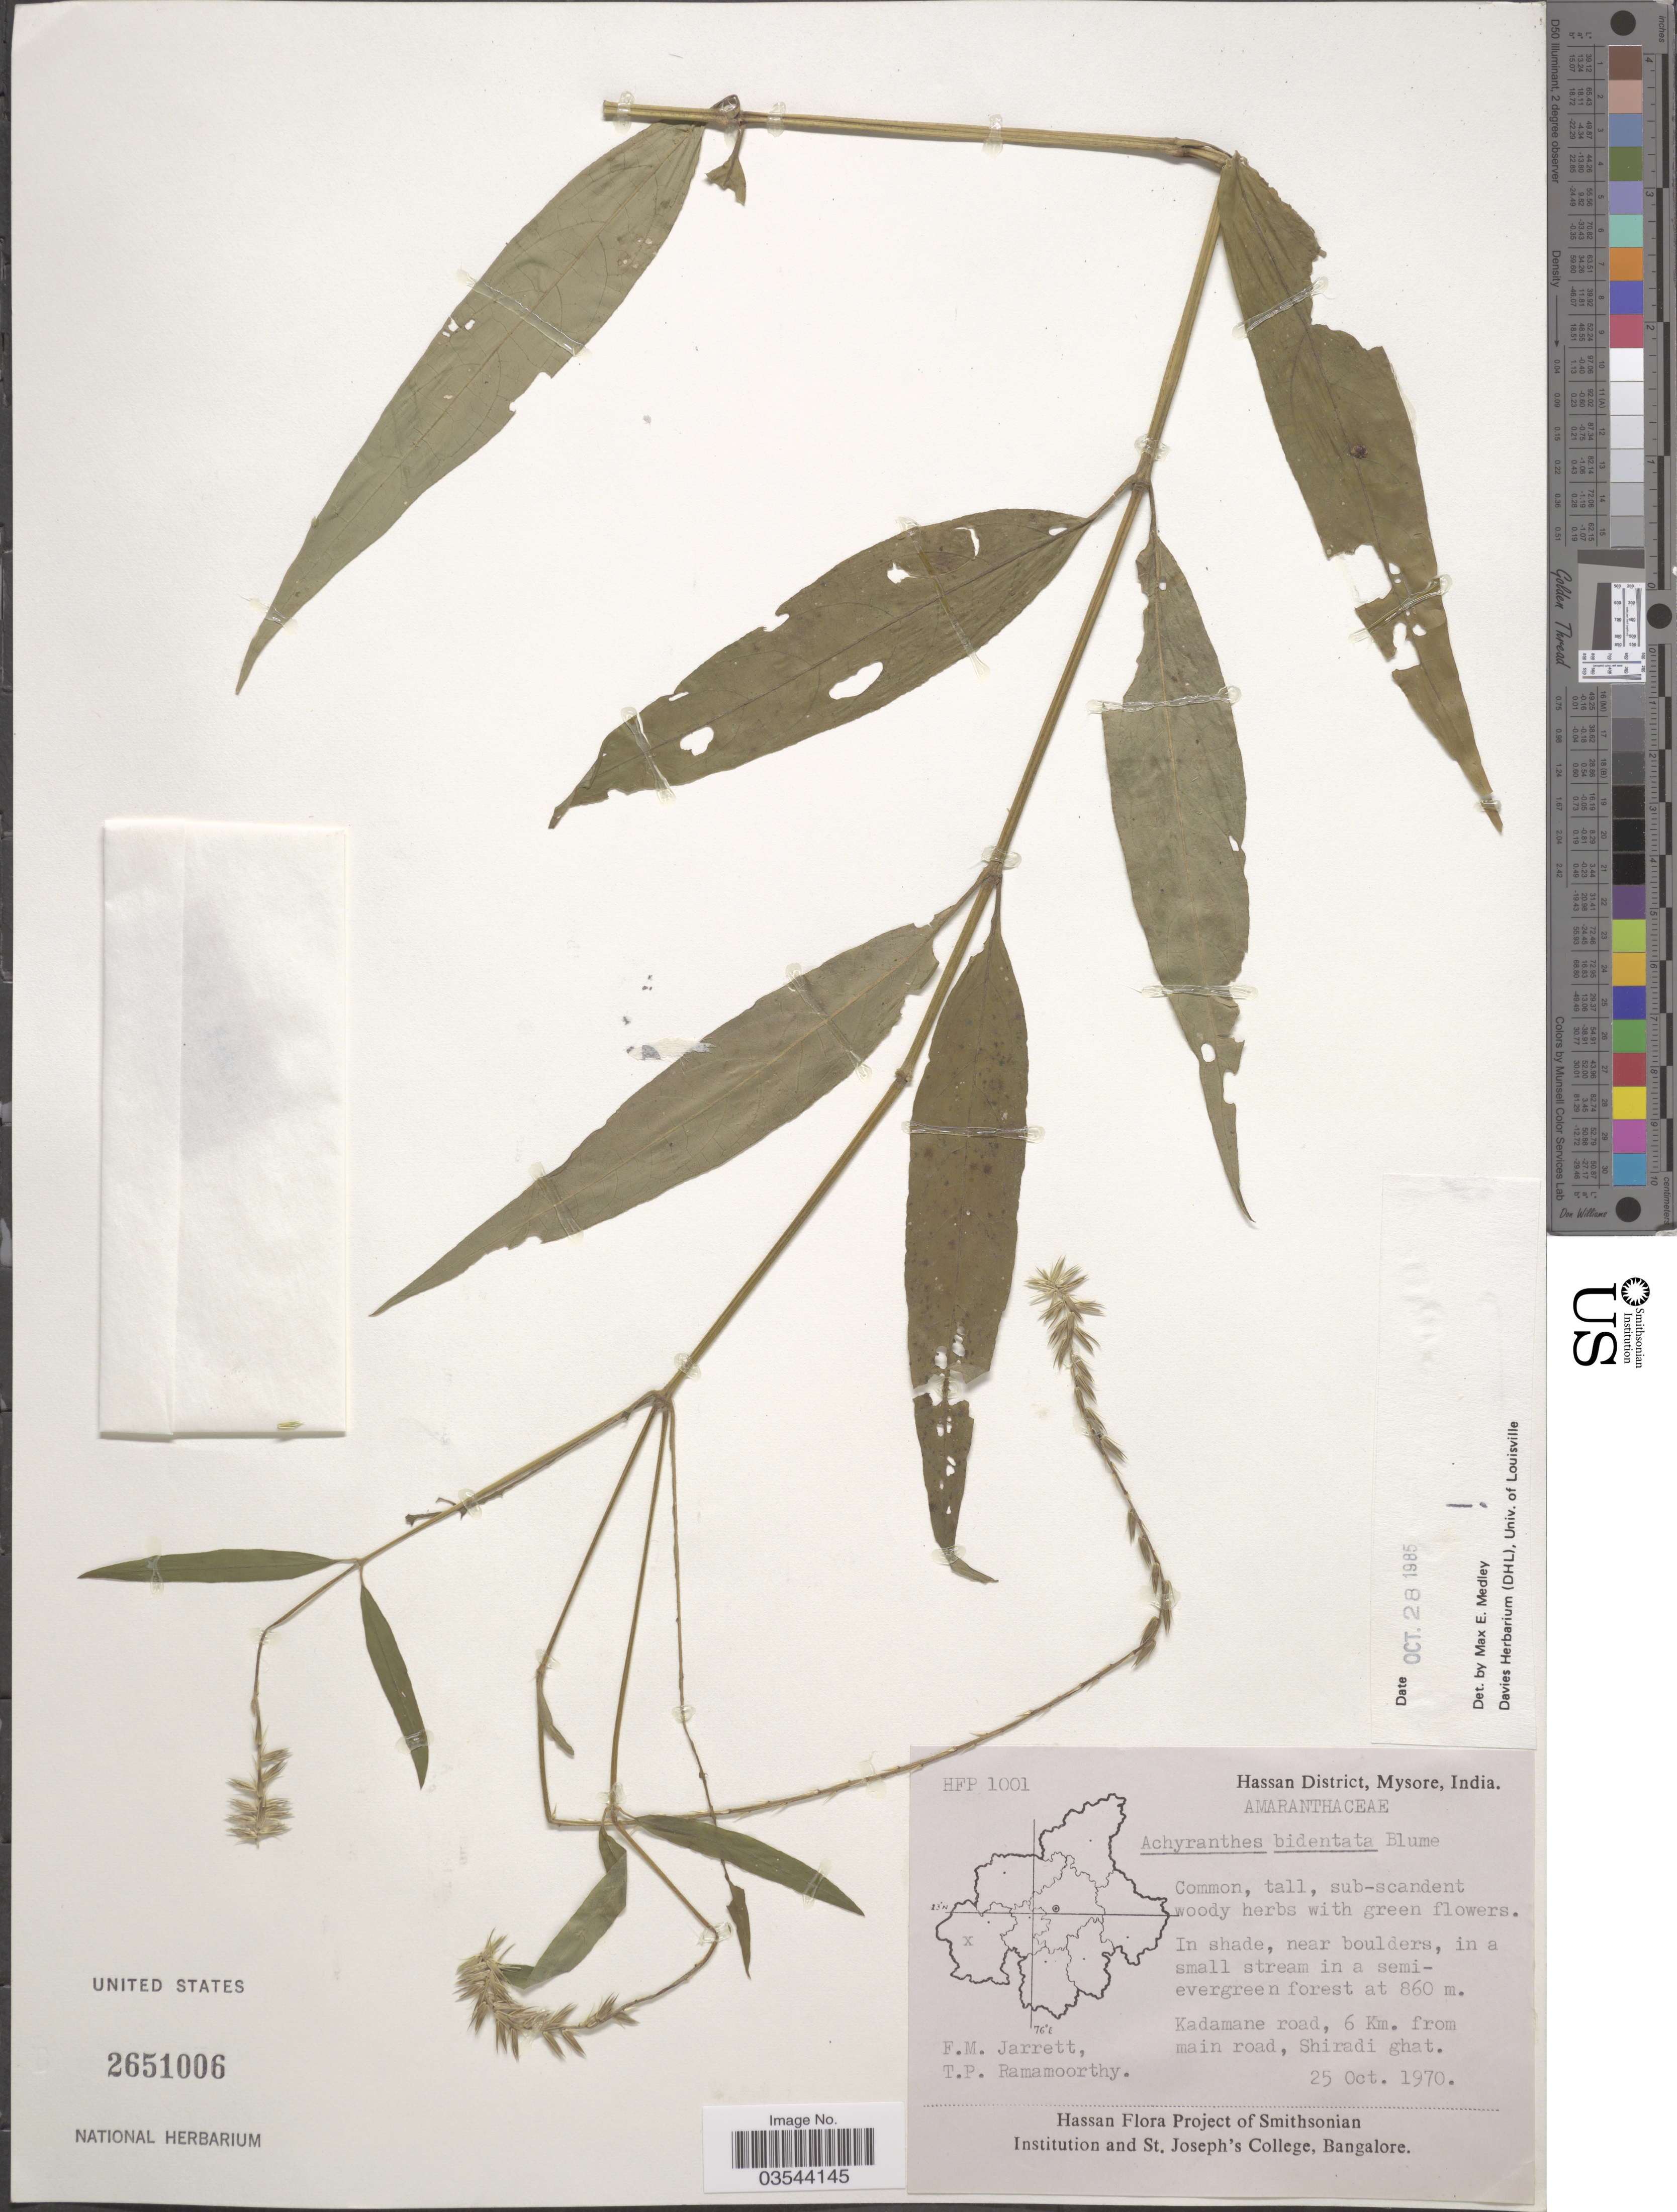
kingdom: Plantae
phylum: Tracheophyta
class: Magnoliopsida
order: Caryophyllales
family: Amaranthaceae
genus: Achyranthes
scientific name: Achyranthes bidentata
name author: Blume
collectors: F. M. Jarrett & T. P. Ramamoorthy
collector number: HFP1001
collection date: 1970-10-25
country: India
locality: Hassan District, Mysore. Kadamane road, 6 Km. from main road, Shiradi ghat.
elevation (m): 860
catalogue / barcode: US 2651006